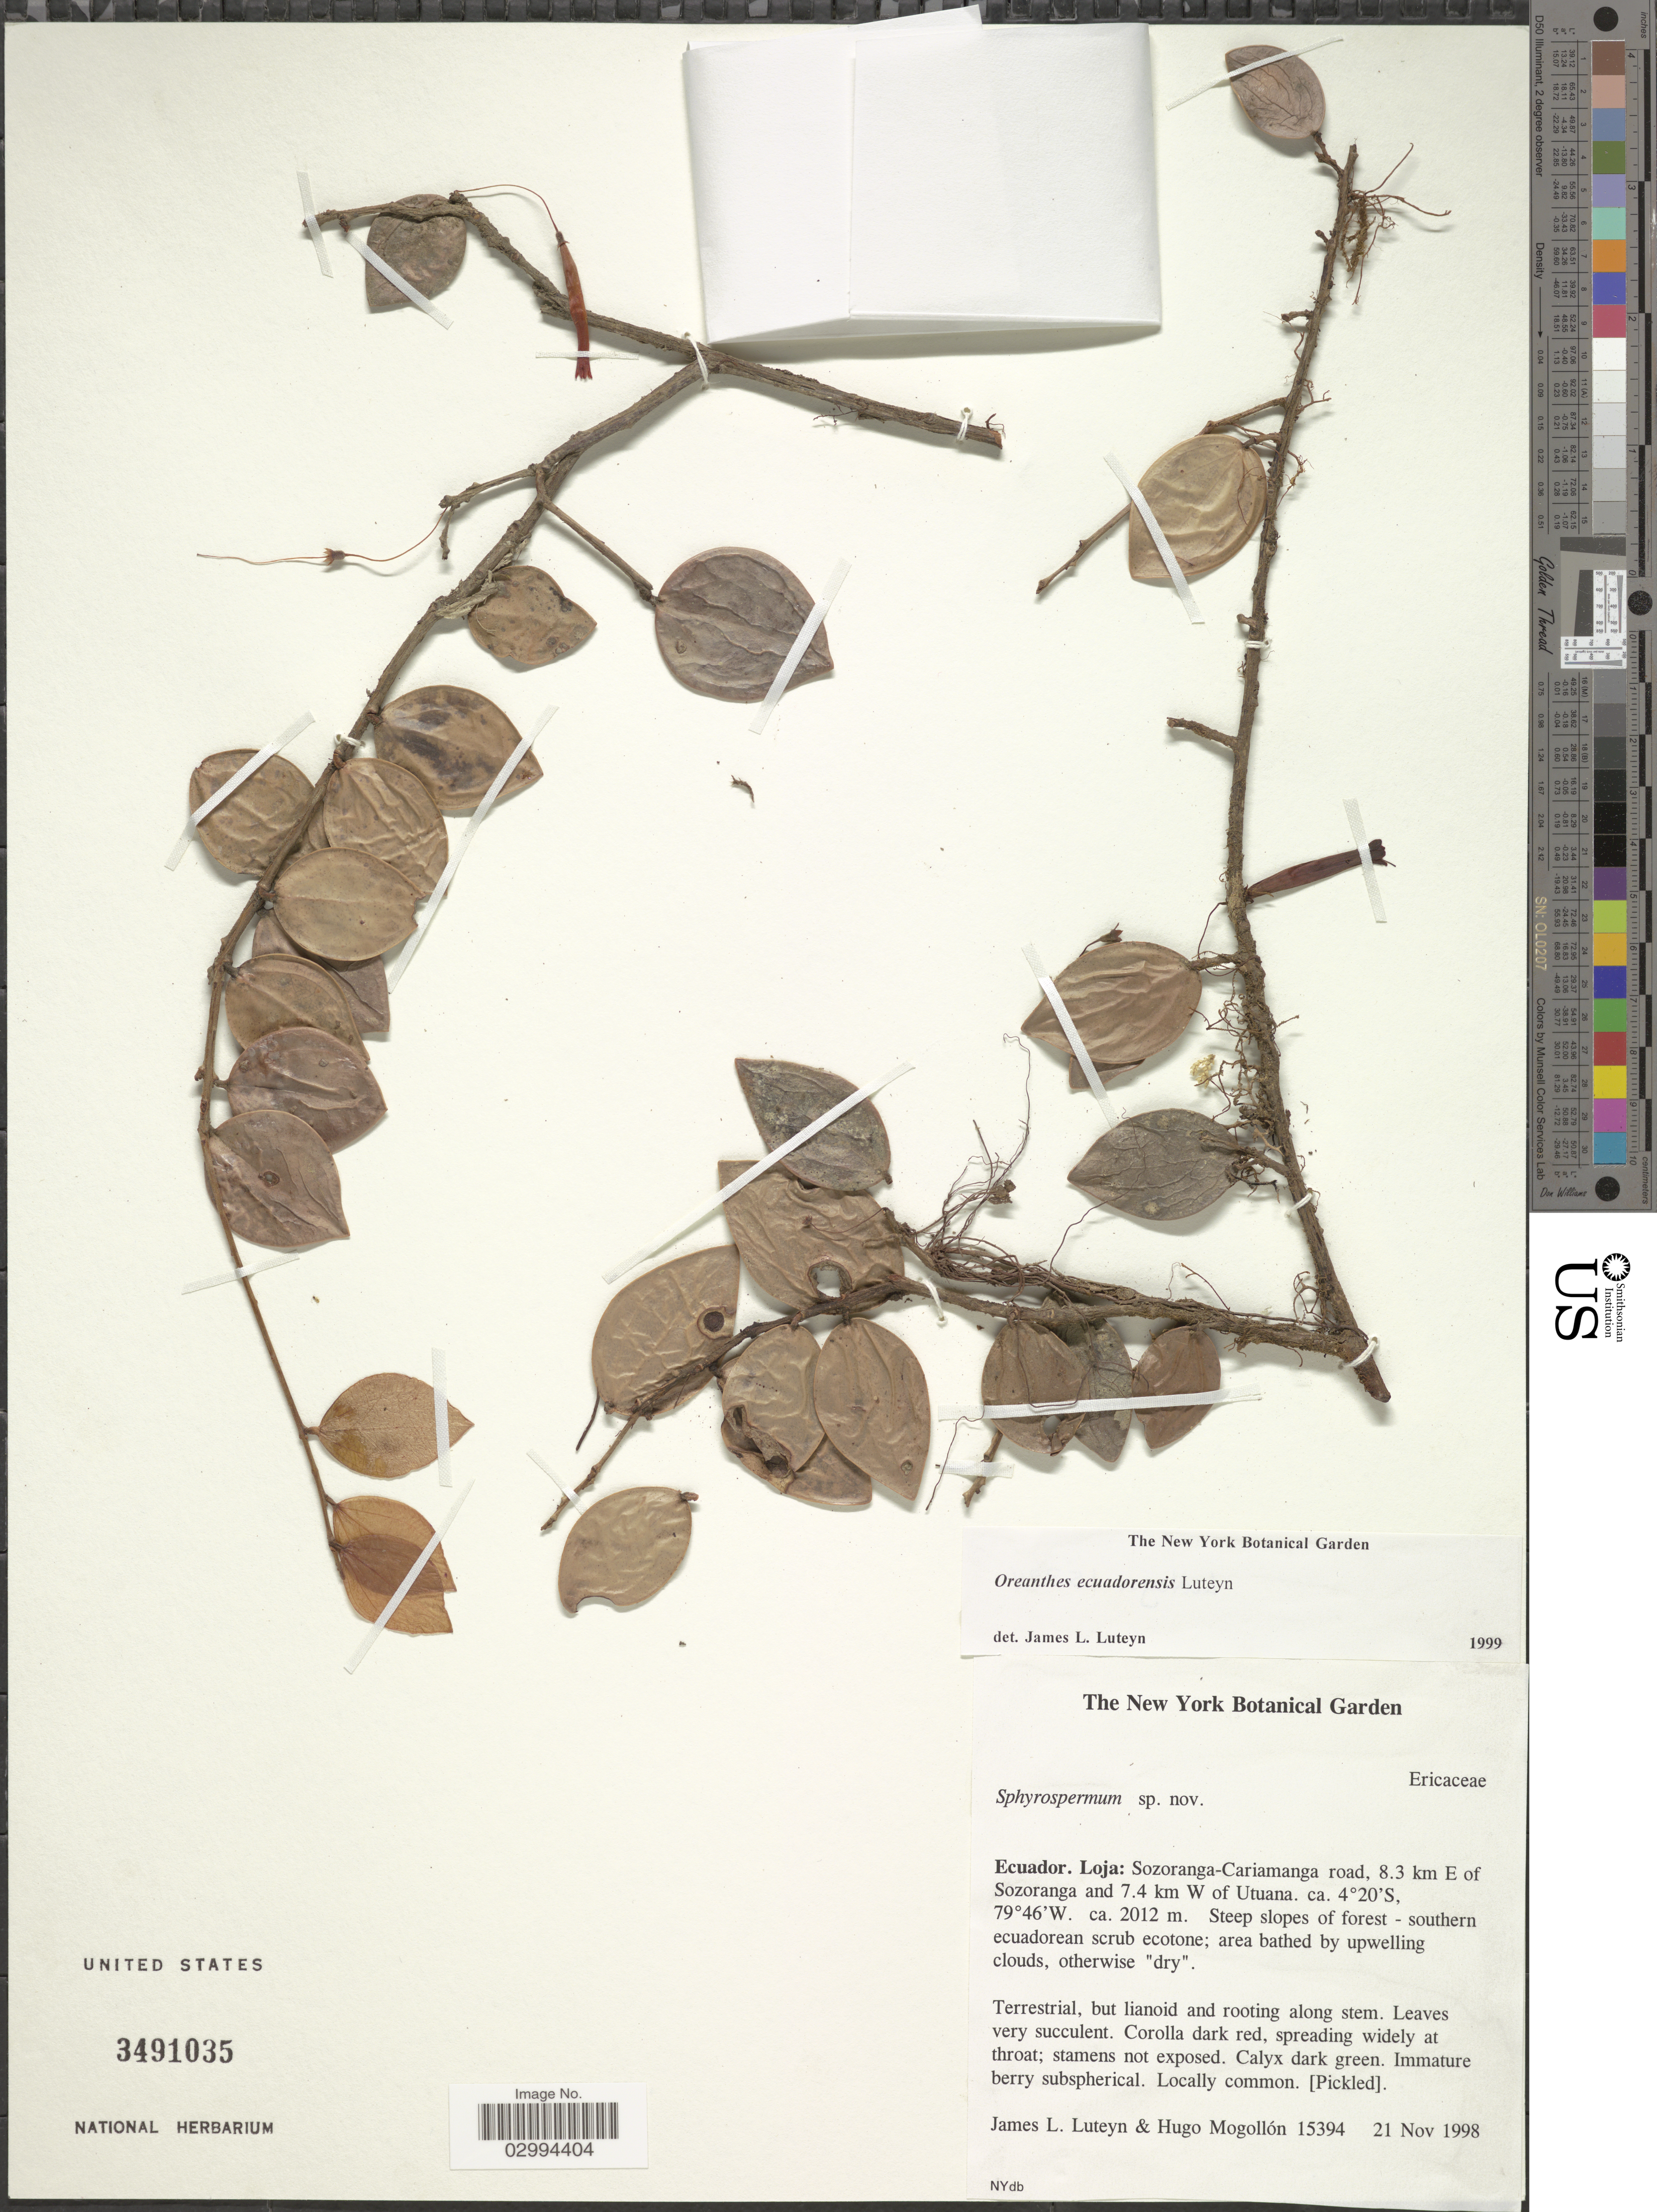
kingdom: Plantae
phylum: Tracheophyta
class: Magnoliopsida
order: Ericales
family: Ericaceae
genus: Oreanthes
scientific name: Oreanthes ecuadorensis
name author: Luteyn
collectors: J. L. Luteyn & H. Mogollón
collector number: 15394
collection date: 1998-11-21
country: Ecuador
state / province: Loja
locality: Sozoranga-Cariamanga road, 8.3 km E of Sozoranga and 7.4 km W of Utuana.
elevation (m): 2012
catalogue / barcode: US 3491035